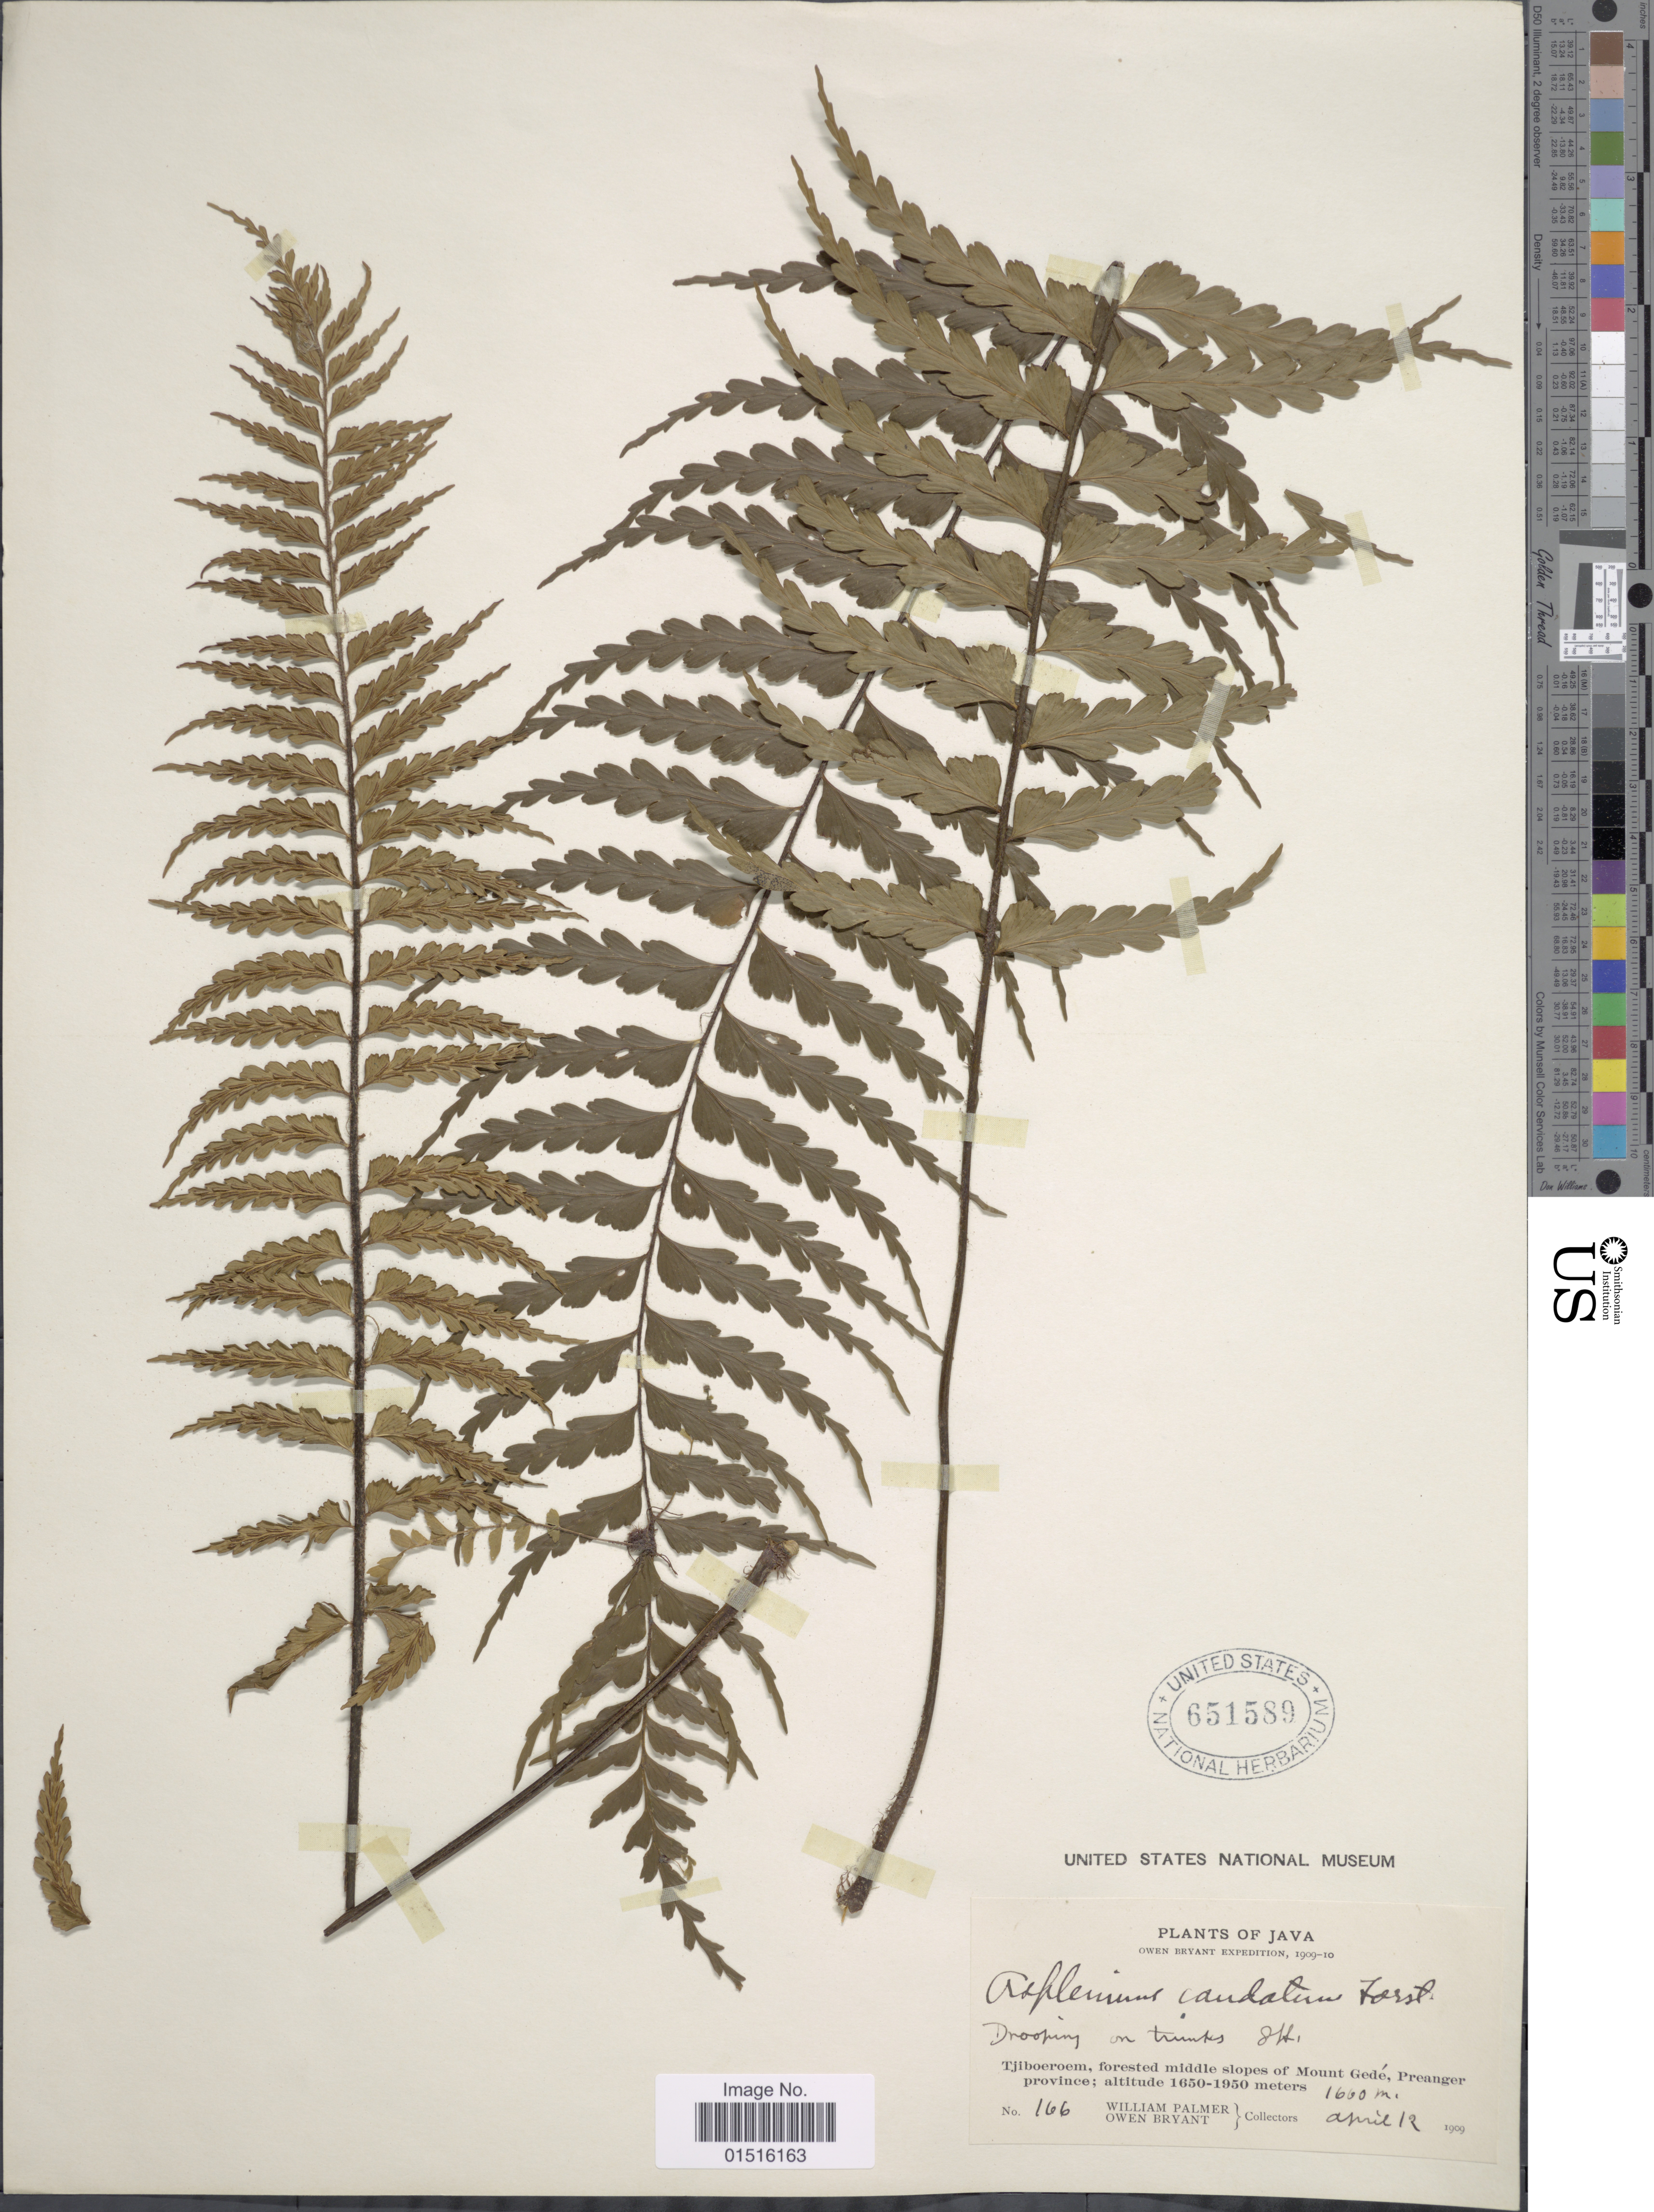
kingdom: Plantae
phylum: Tracheophyta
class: Polypodiopsida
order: Polypodiales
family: Aspleniaceae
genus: Asplenium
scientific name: Asplenium truncatum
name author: Blume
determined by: Salgado, A. E.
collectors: W. Palmer & O. Bryant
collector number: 166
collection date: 1909-04-12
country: Indonesia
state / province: Java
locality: Tjiboeroem, forested middle slopes of Mount Gede, Preanger province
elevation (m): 1660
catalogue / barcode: US 651589